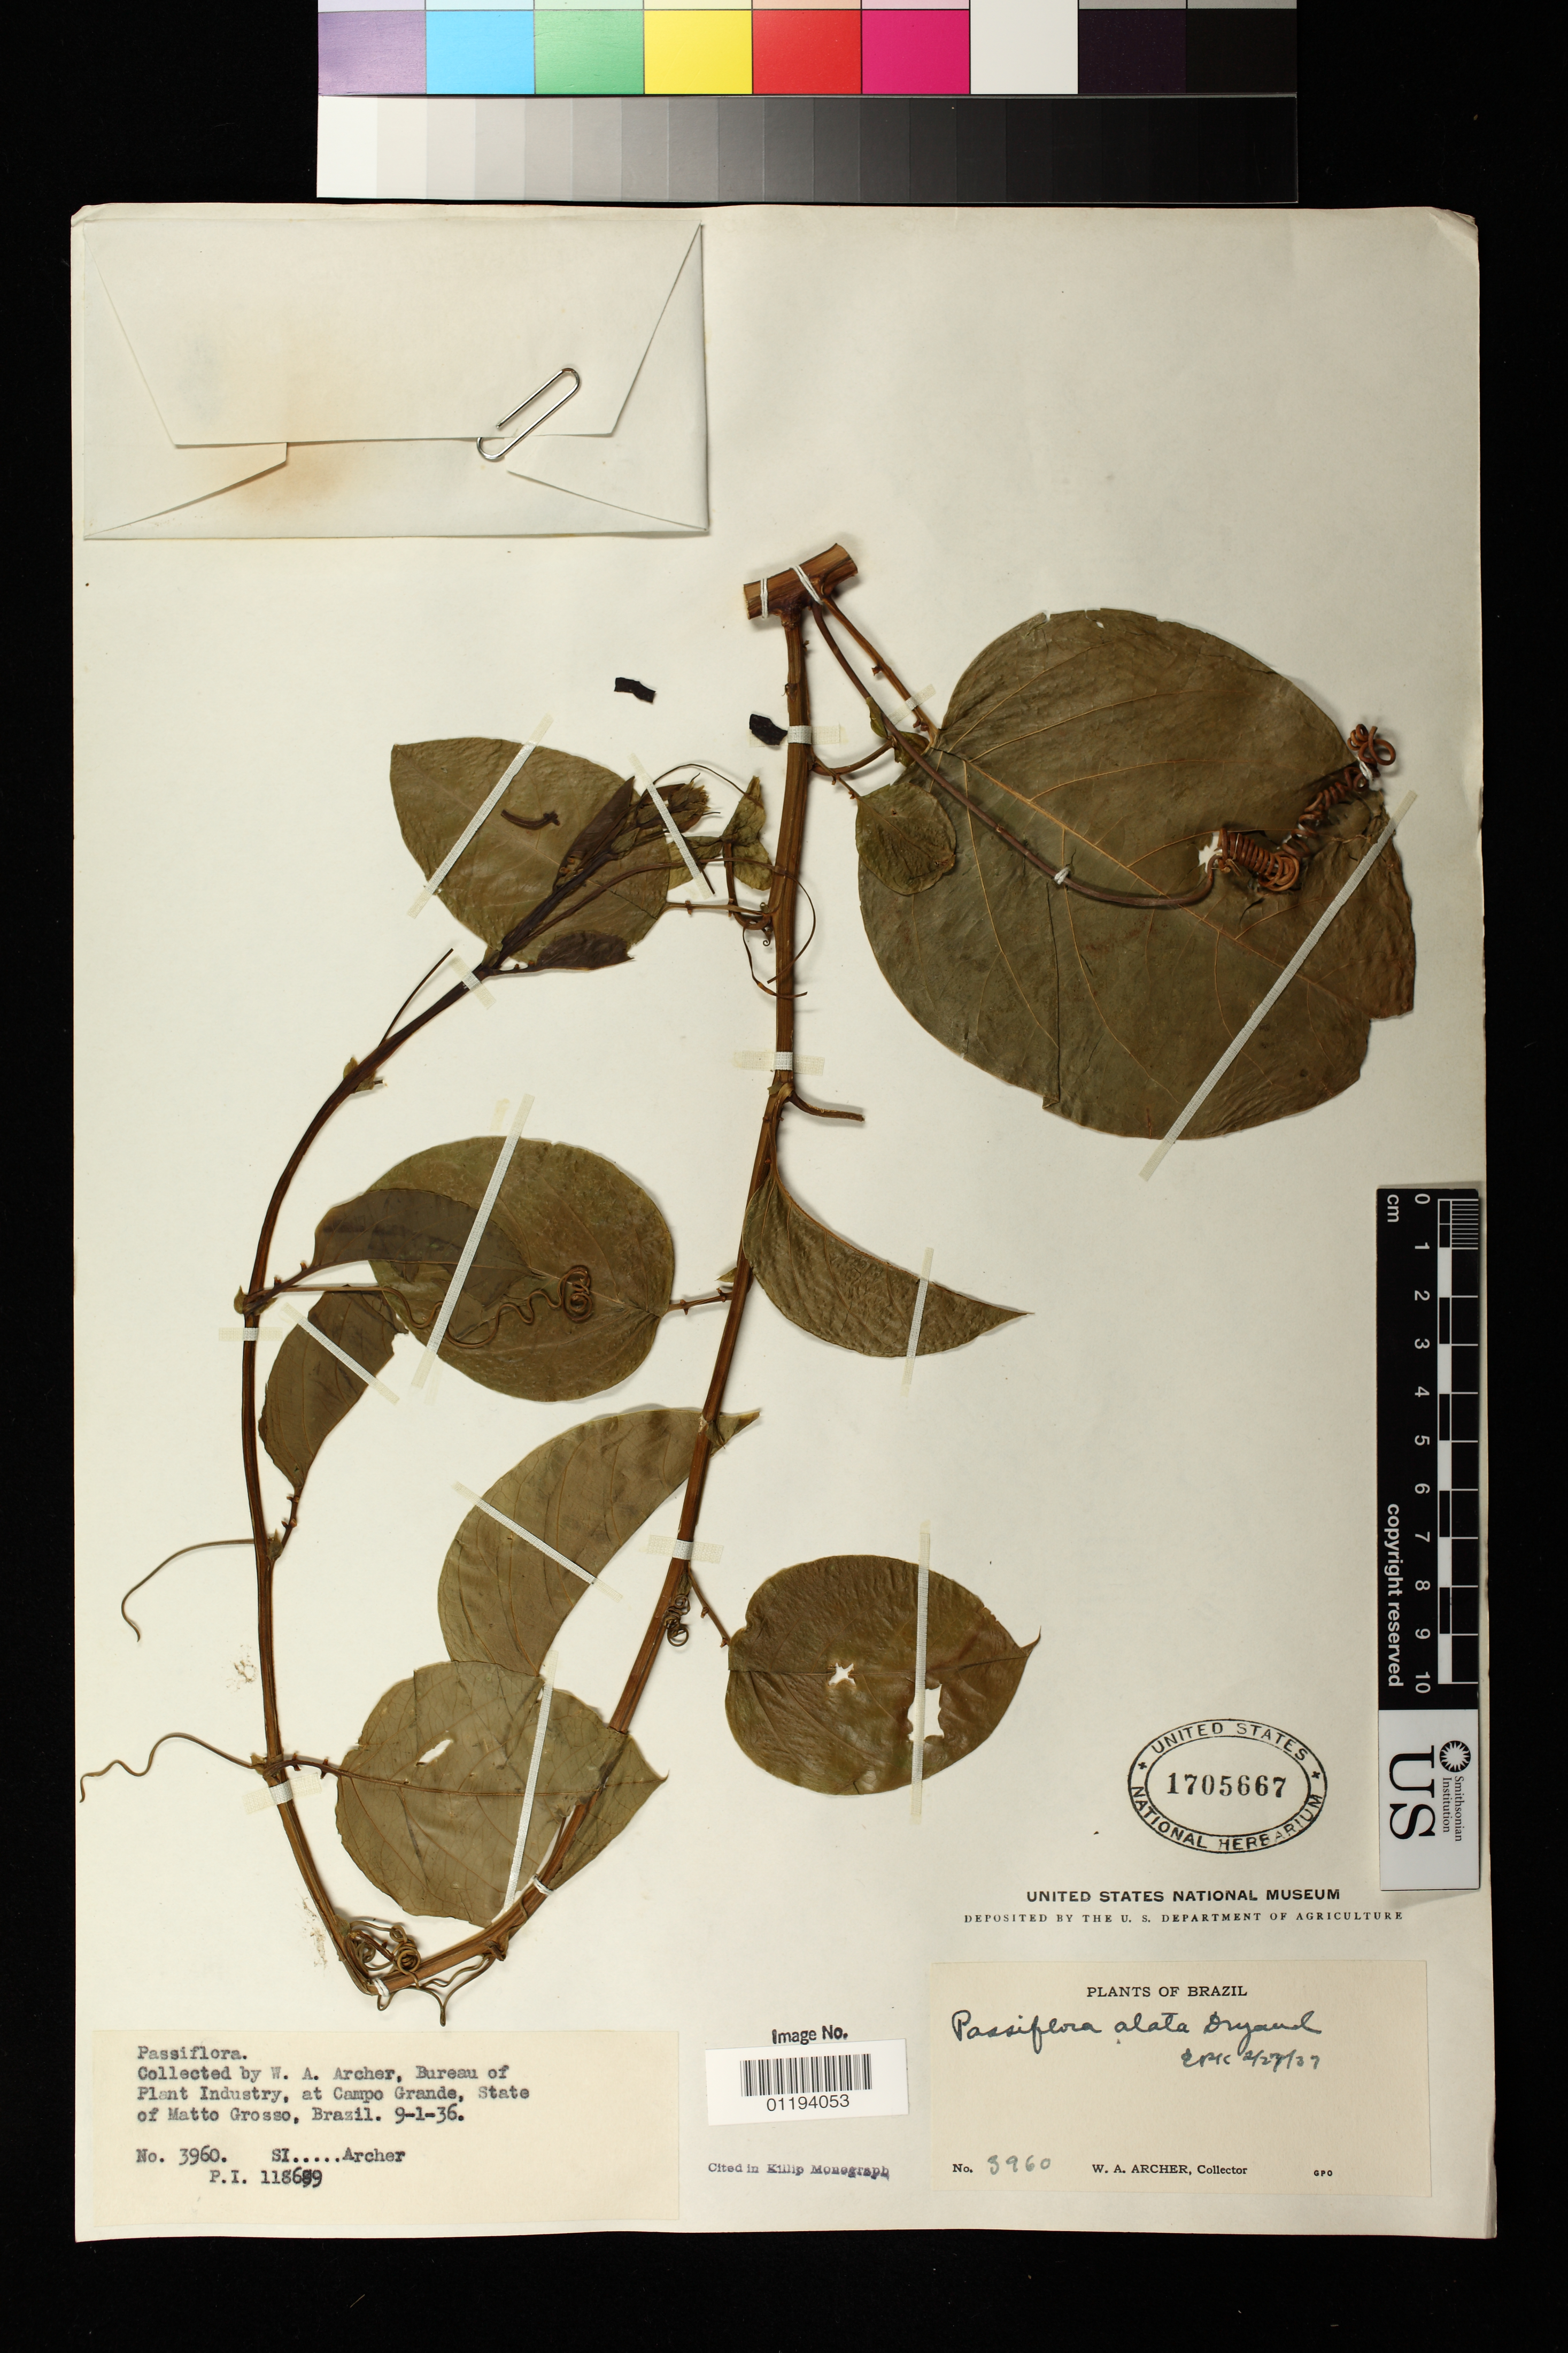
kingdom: Plantae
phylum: Tracheophyta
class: Magnoliopsida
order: Malpighiales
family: Passifloraceae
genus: Passiflora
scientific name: Passiflora alata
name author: Curtis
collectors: W. A. Archer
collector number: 3960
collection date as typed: Sep 1 1936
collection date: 1936-09-01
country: Brazil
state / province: Mato Grosso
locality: Campo Grande, State of Matto Grosso, Brazil.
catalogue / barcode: US 1705667